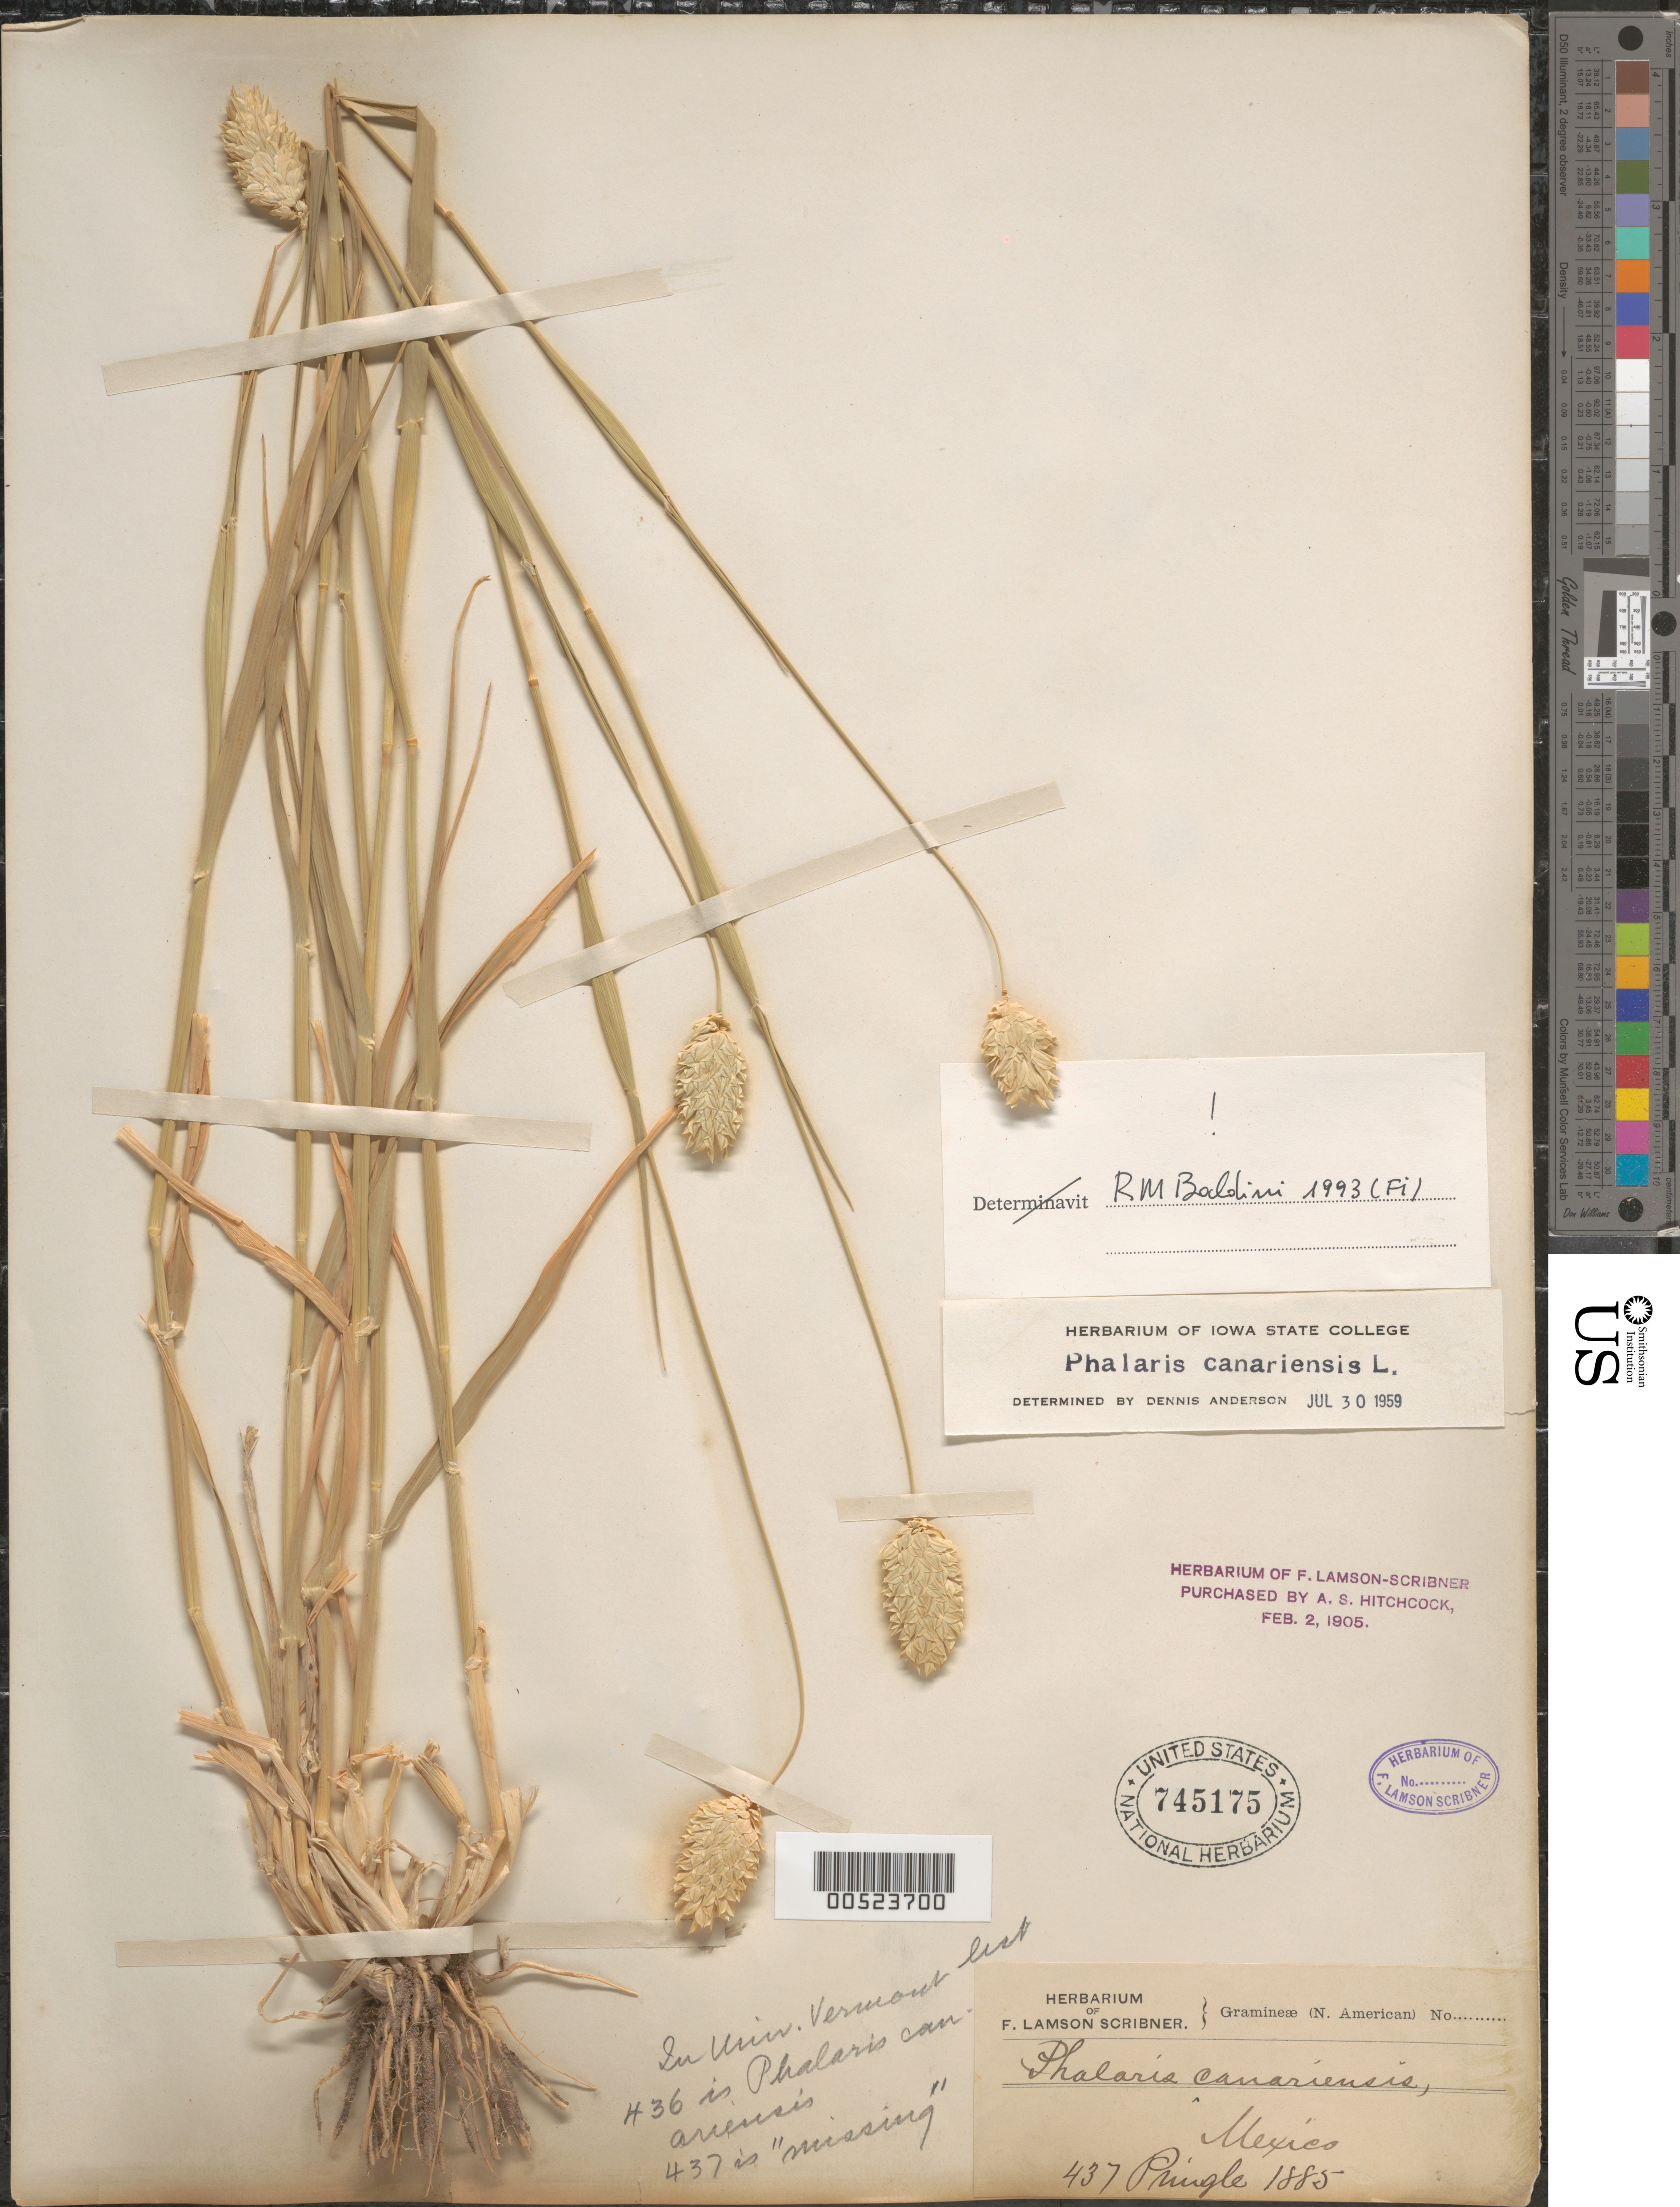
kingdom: Plantae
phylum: Tracheophyta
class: Liliopsida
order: Poales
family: Poaceae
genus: Phalaris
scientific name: Phalaris canariensis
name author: L.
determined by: Baldini, R. M.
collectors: C. G. Pringle et al.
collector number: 436 or 437?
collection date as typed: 1885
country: Mexico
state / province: Durango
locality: San Ramon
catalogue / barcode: US 745175